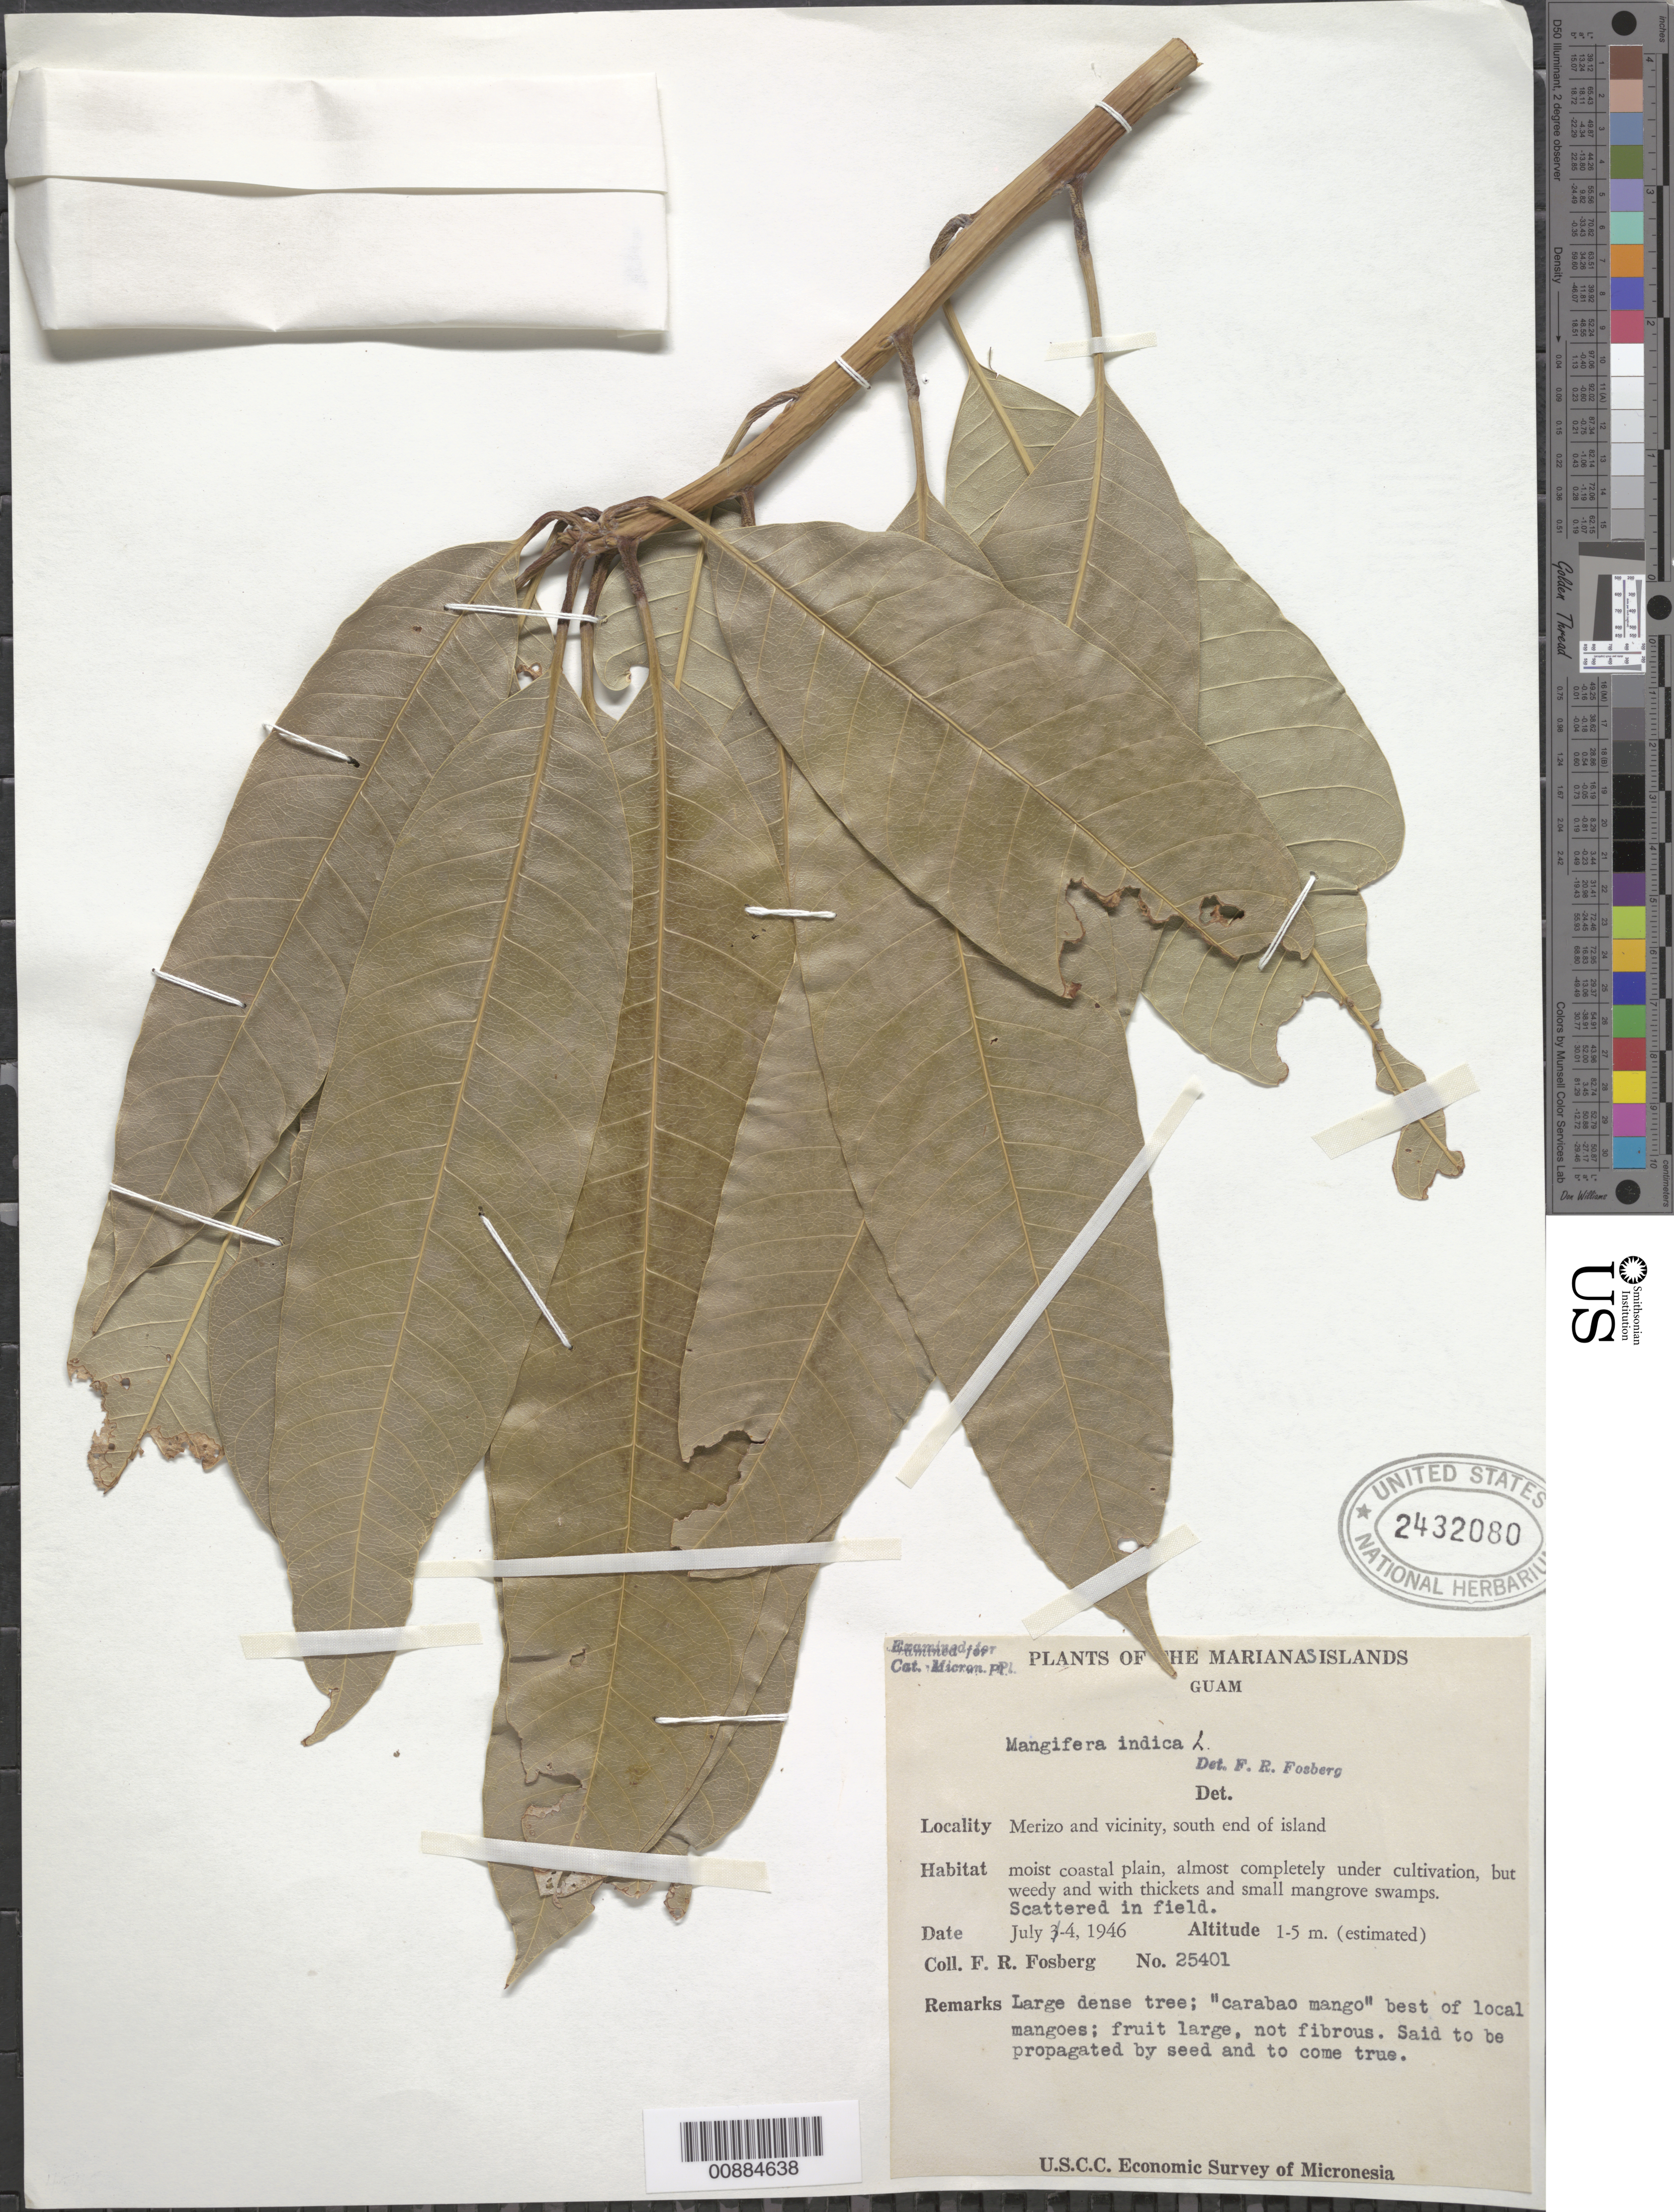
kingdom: Plantae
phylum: Tracheophyta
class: Magnoliopsida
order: Sapindales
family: Anacardiaceae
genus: Mangifera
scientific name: Mangifera indica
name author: L.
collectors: F. R. Fosberg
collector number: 25401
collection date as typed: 03 Jul 1946 to 04 Jul 1946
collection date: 1946-07-03/1946-07-04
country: Guam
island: Guam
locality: Merizo and vicinity, south end of island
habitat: moist coastal plain, almost completely under cultivation, but weedy and with thickets and with small mangrove swamps. Scattered in field.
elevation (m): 1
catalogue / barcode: US 2432080